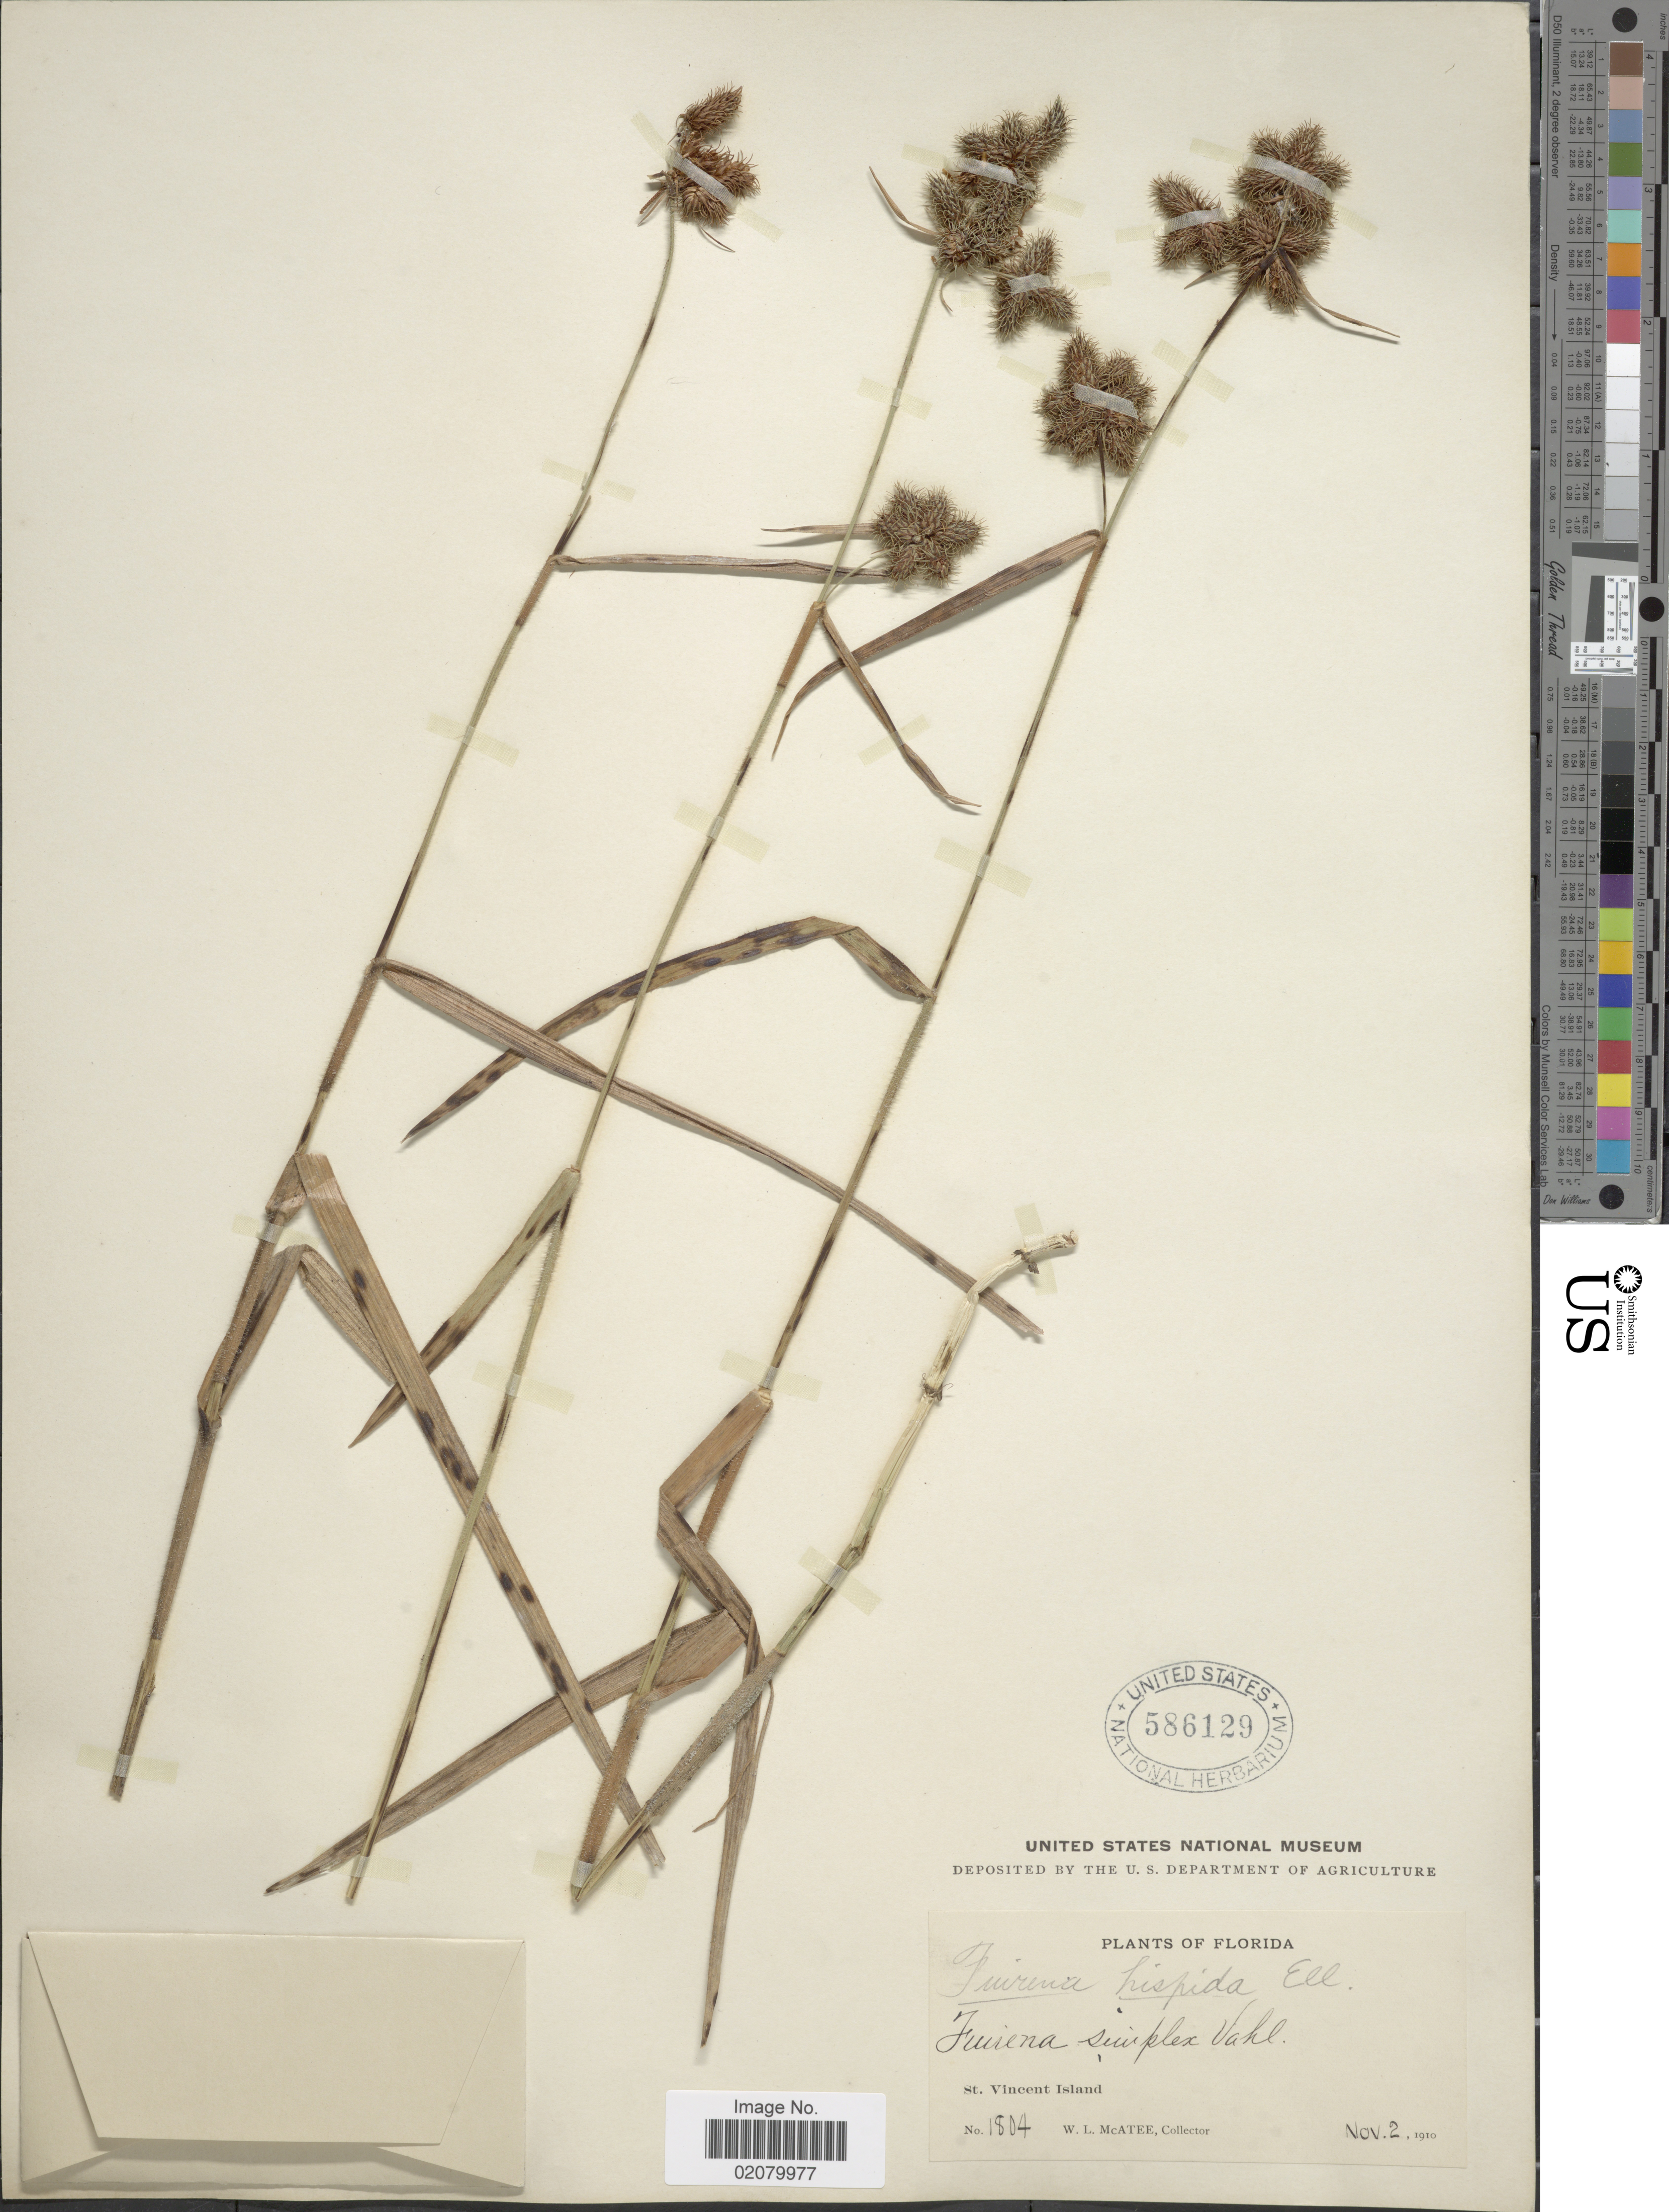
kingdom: Plantae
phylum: Tracheophyta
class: Liliopsida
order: Poales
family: Cyperaceae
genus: Fuirena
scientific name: Fuirena squarrosa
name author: Michx.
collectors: W. McAtee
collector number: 1804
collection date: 1910-11-02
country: United States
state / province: Florida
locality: St. Vincent Island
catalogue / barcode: US 586129